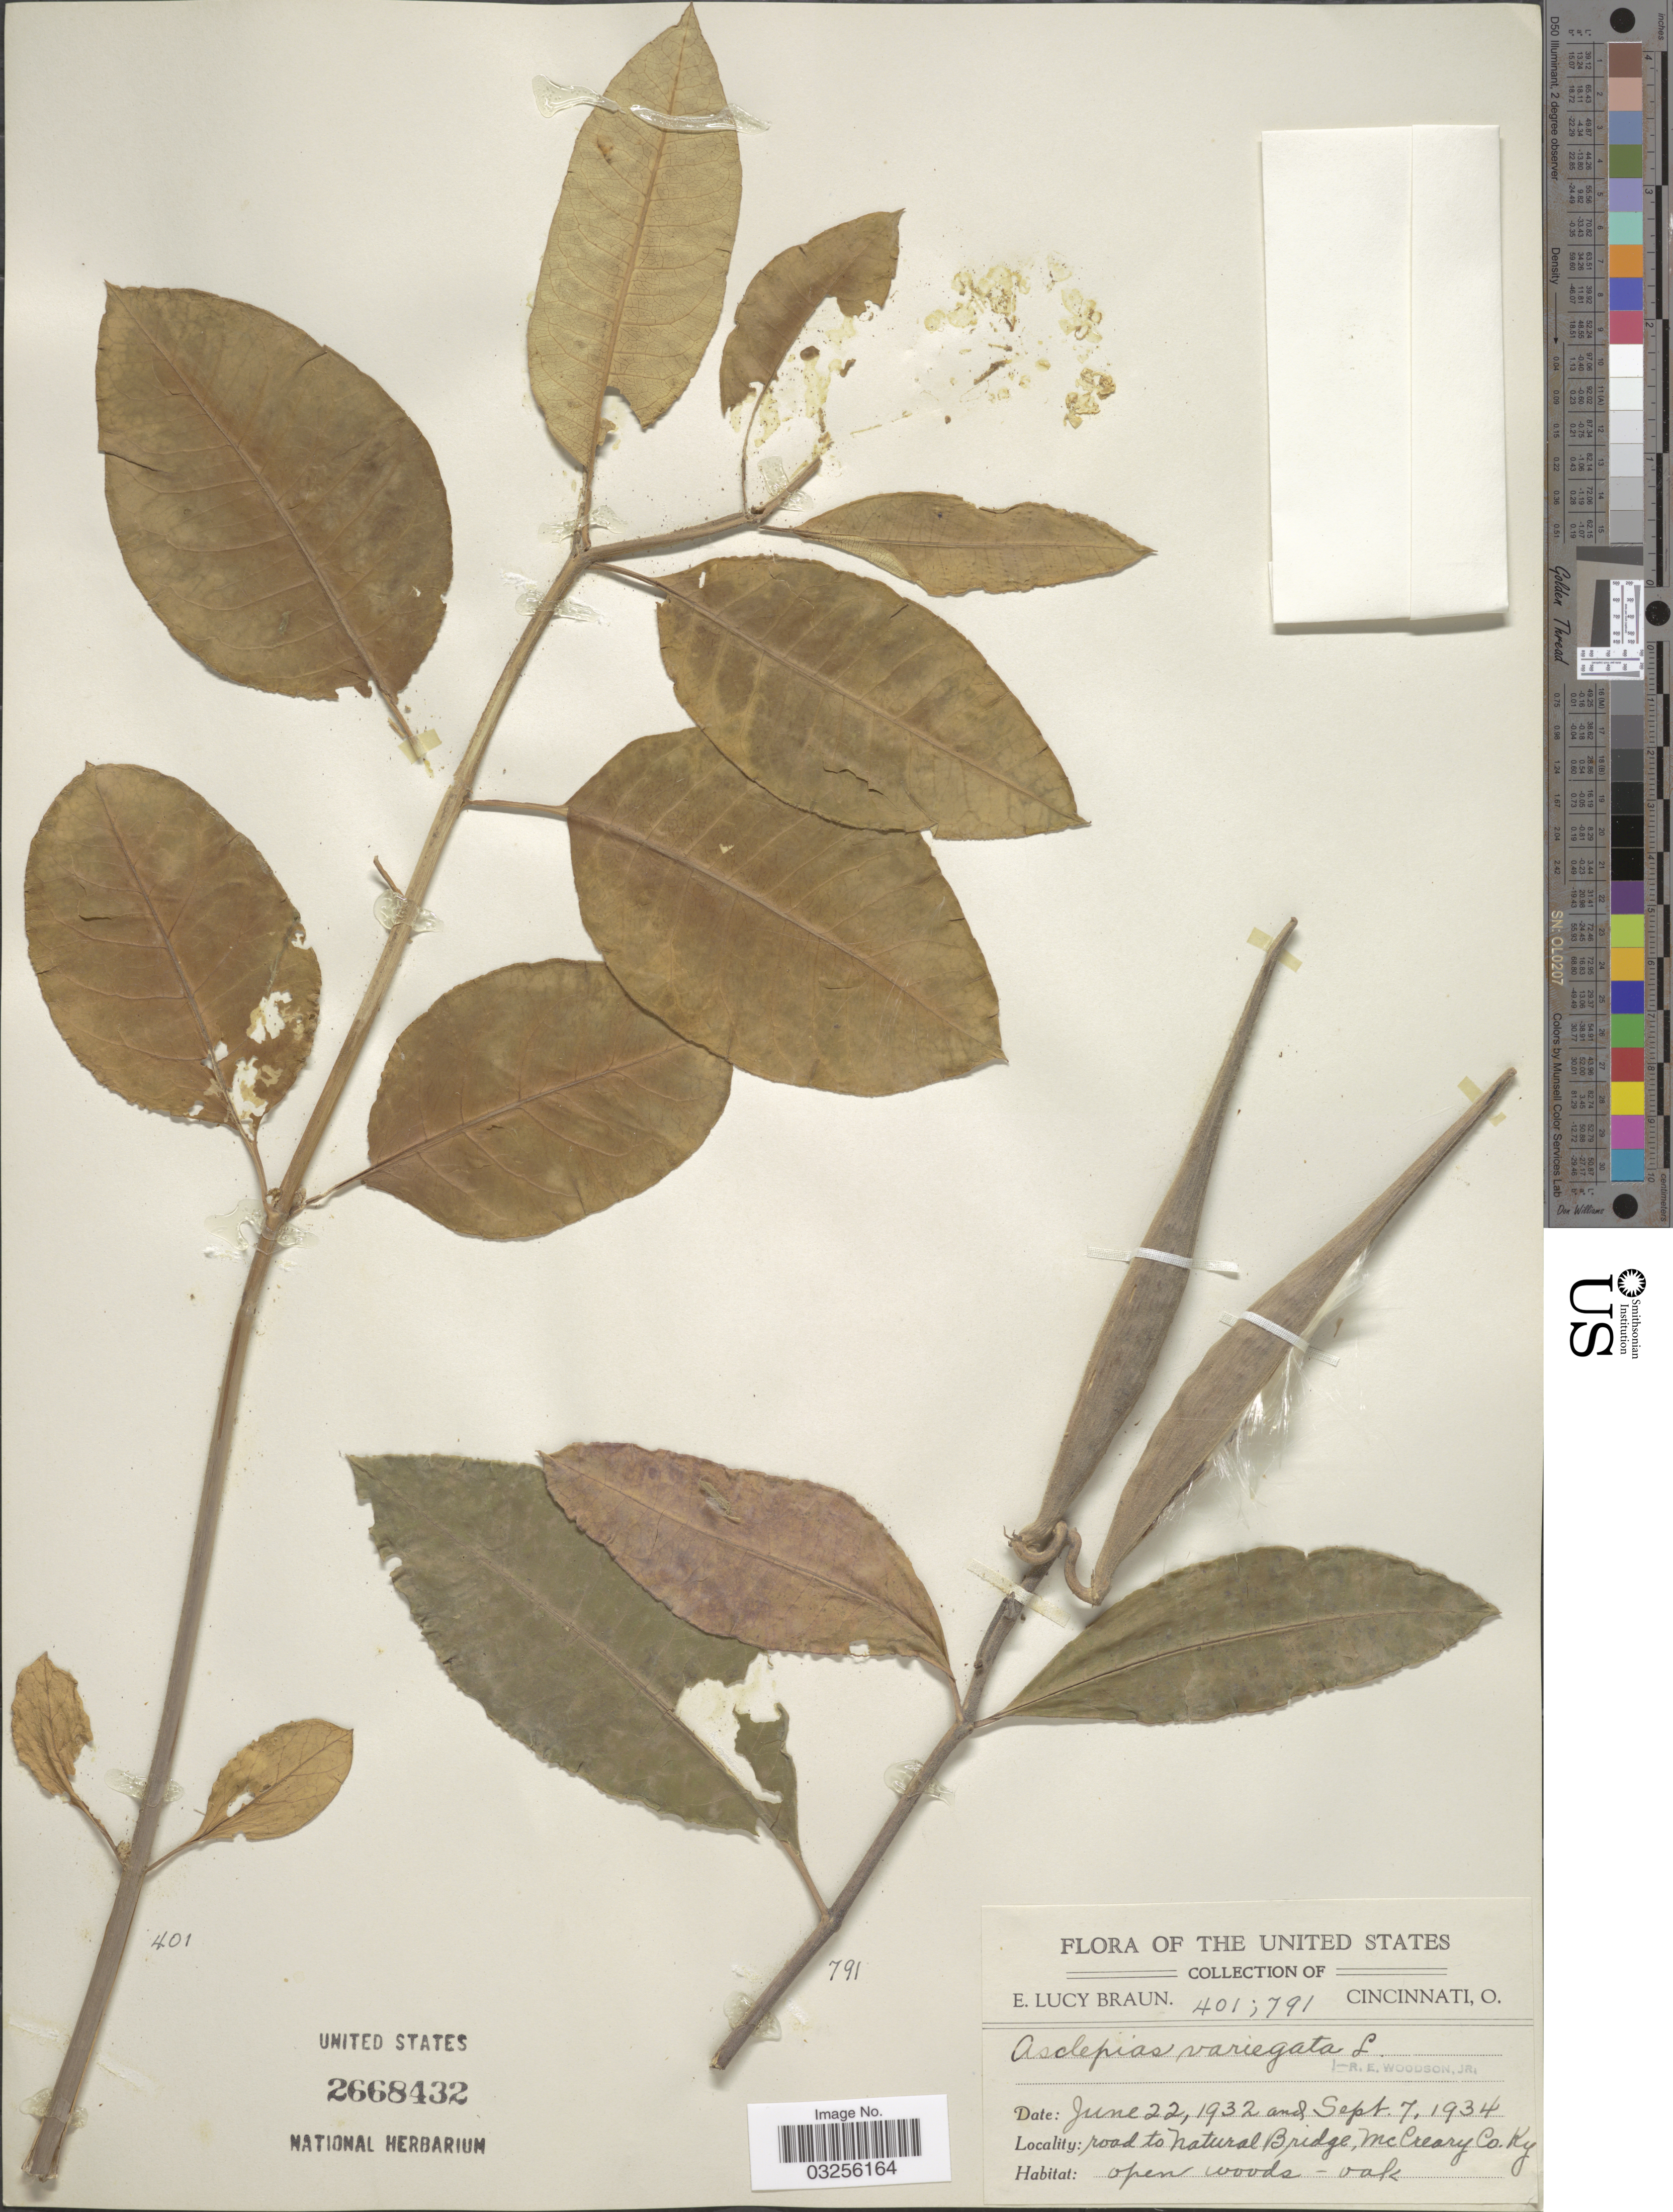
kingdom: Plantae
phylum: Tracheophyta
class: Magnoliopsida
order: Gentianales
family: Apocynaceae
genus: Asclepias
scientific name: Asclepias variegata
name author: L.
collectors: E. Braun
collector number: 401/791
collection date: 1932-06-22/1934-09-07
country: United States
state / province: Kentucky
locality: Road to Natural Bridge, McCreary Co. Ky.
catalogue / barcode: US 2668432